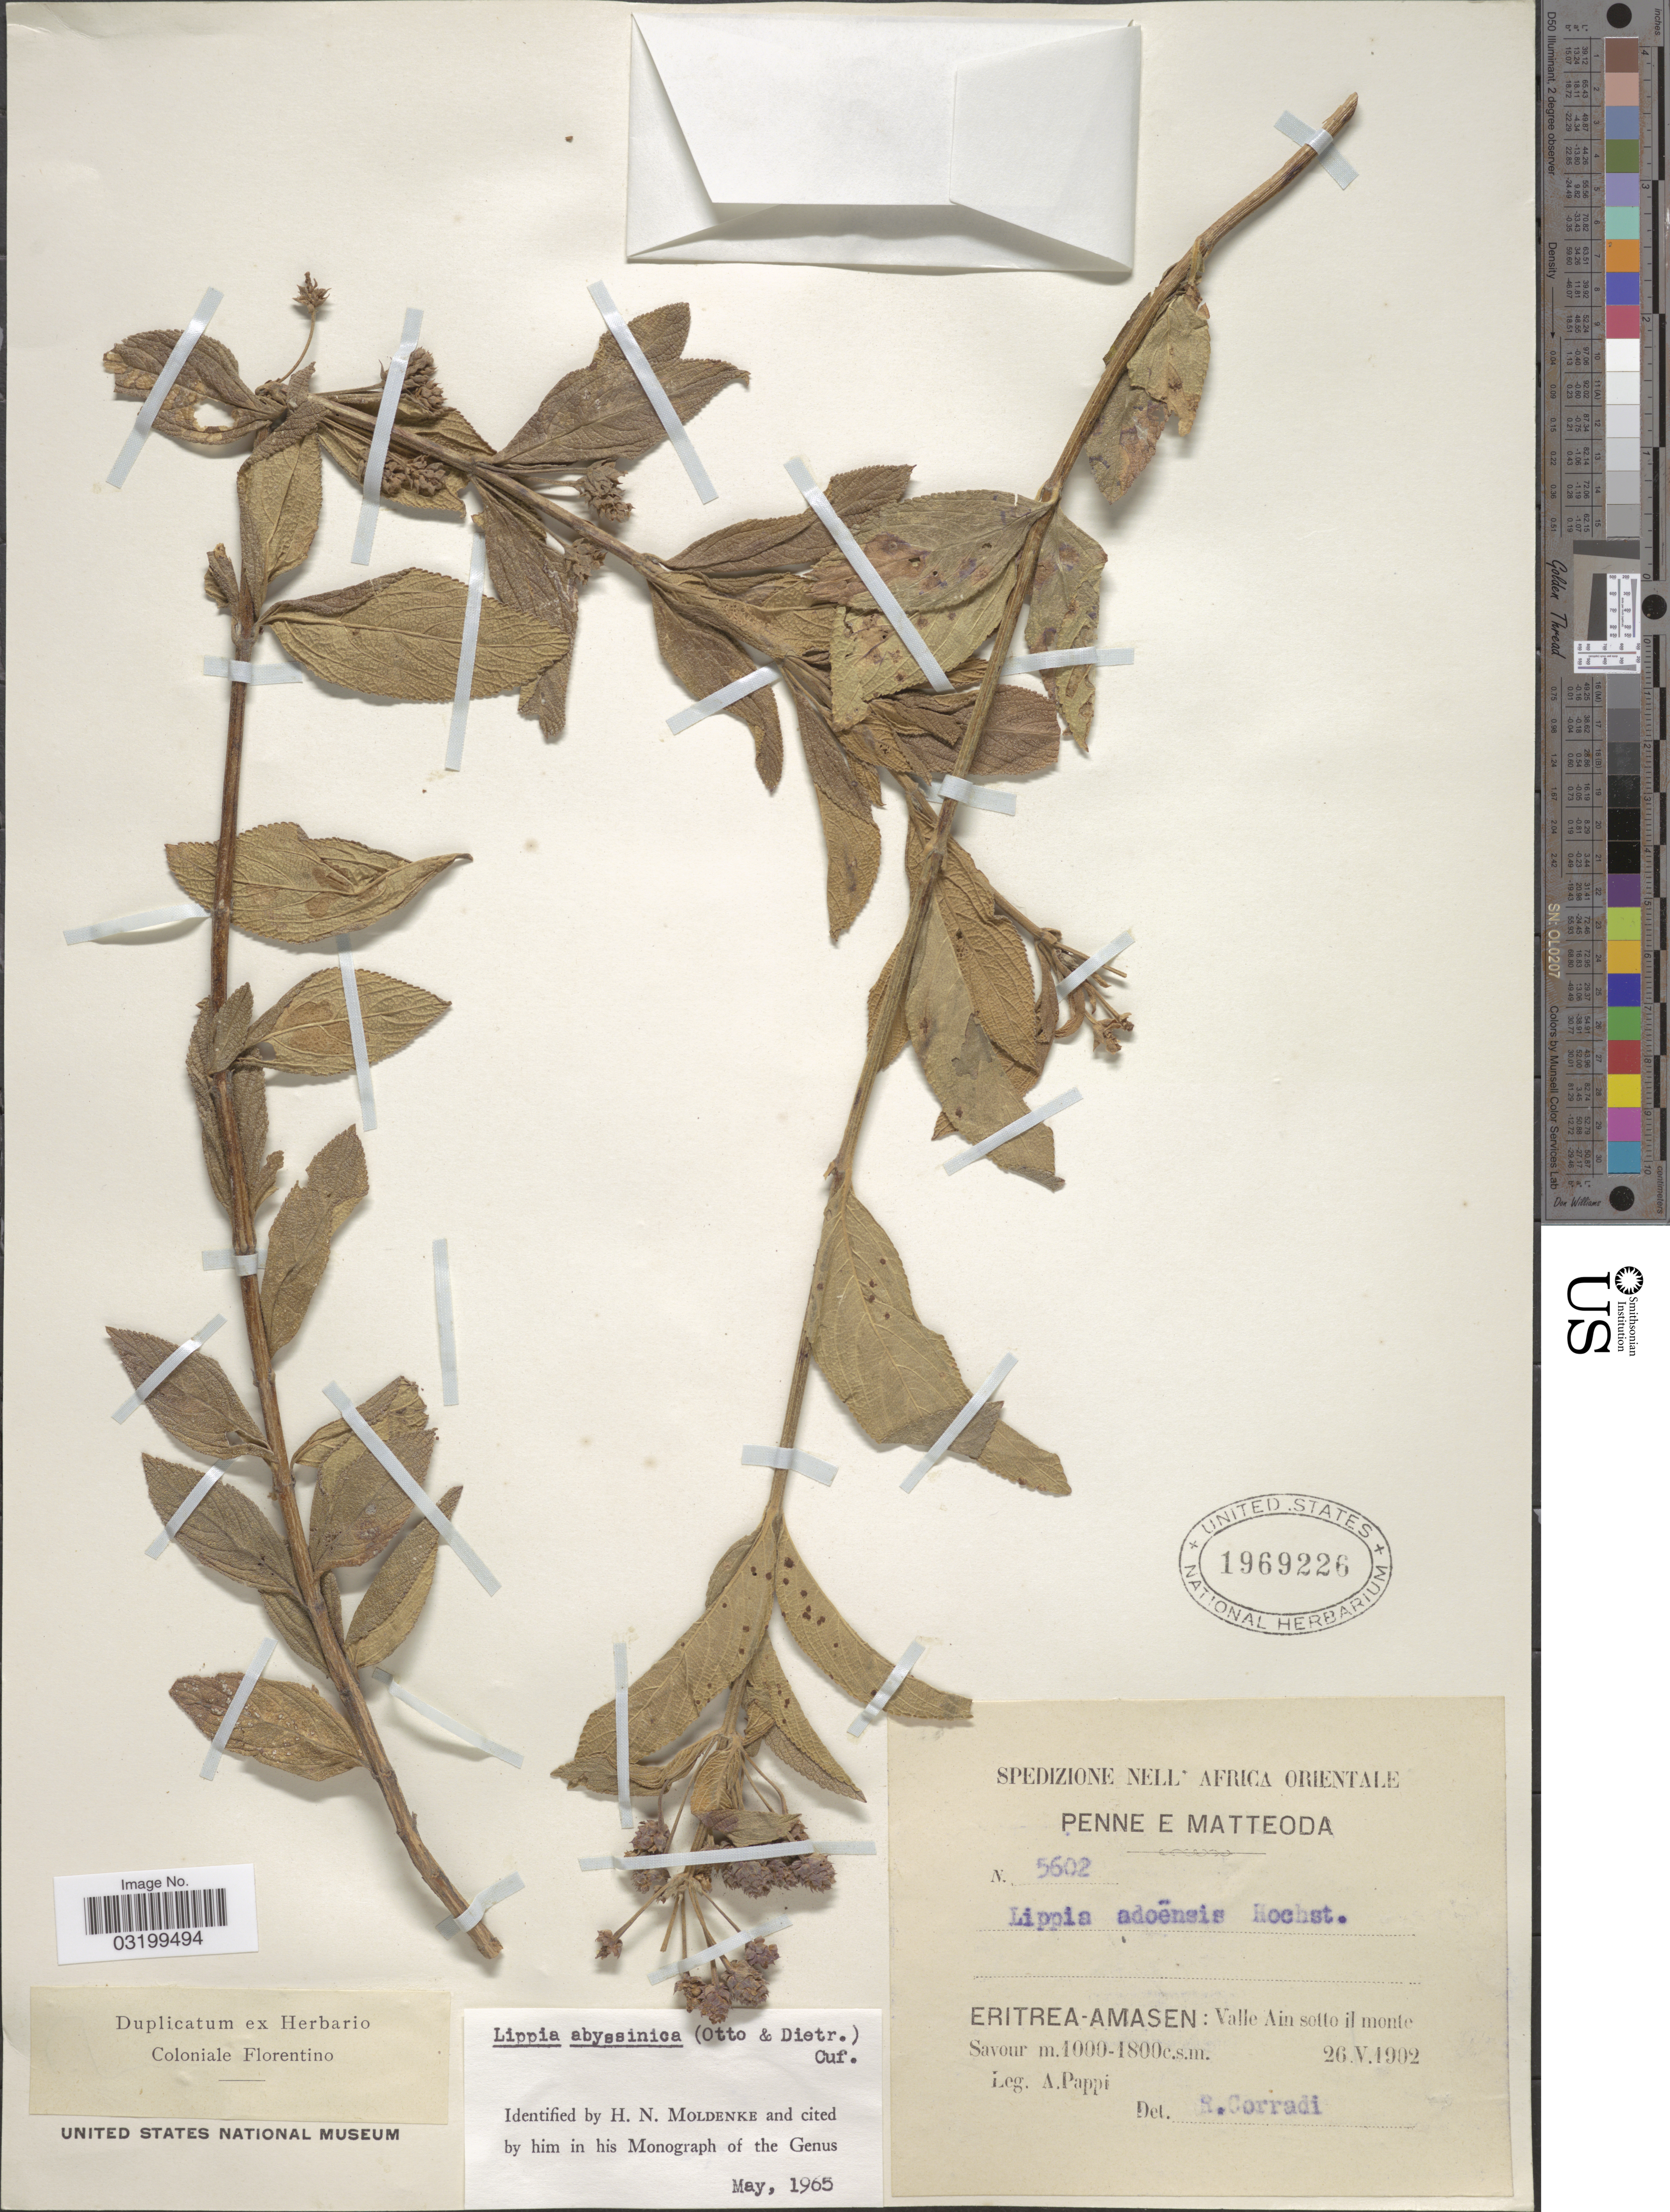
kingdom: Plantae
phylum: Tracheophyta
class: Magnoliopsida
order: Lamiales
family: Verbenaceae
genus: Lippia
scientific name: Lippia abyssinica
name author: (Otto & A. Dietr.) Cufod.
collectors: A. Pappi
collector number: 5602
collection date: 1902-05-26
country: Eritrea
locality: ERITREA-AMASEN: Valle ain setto il monte Savour.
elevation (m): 1000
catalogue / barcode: US 1969226